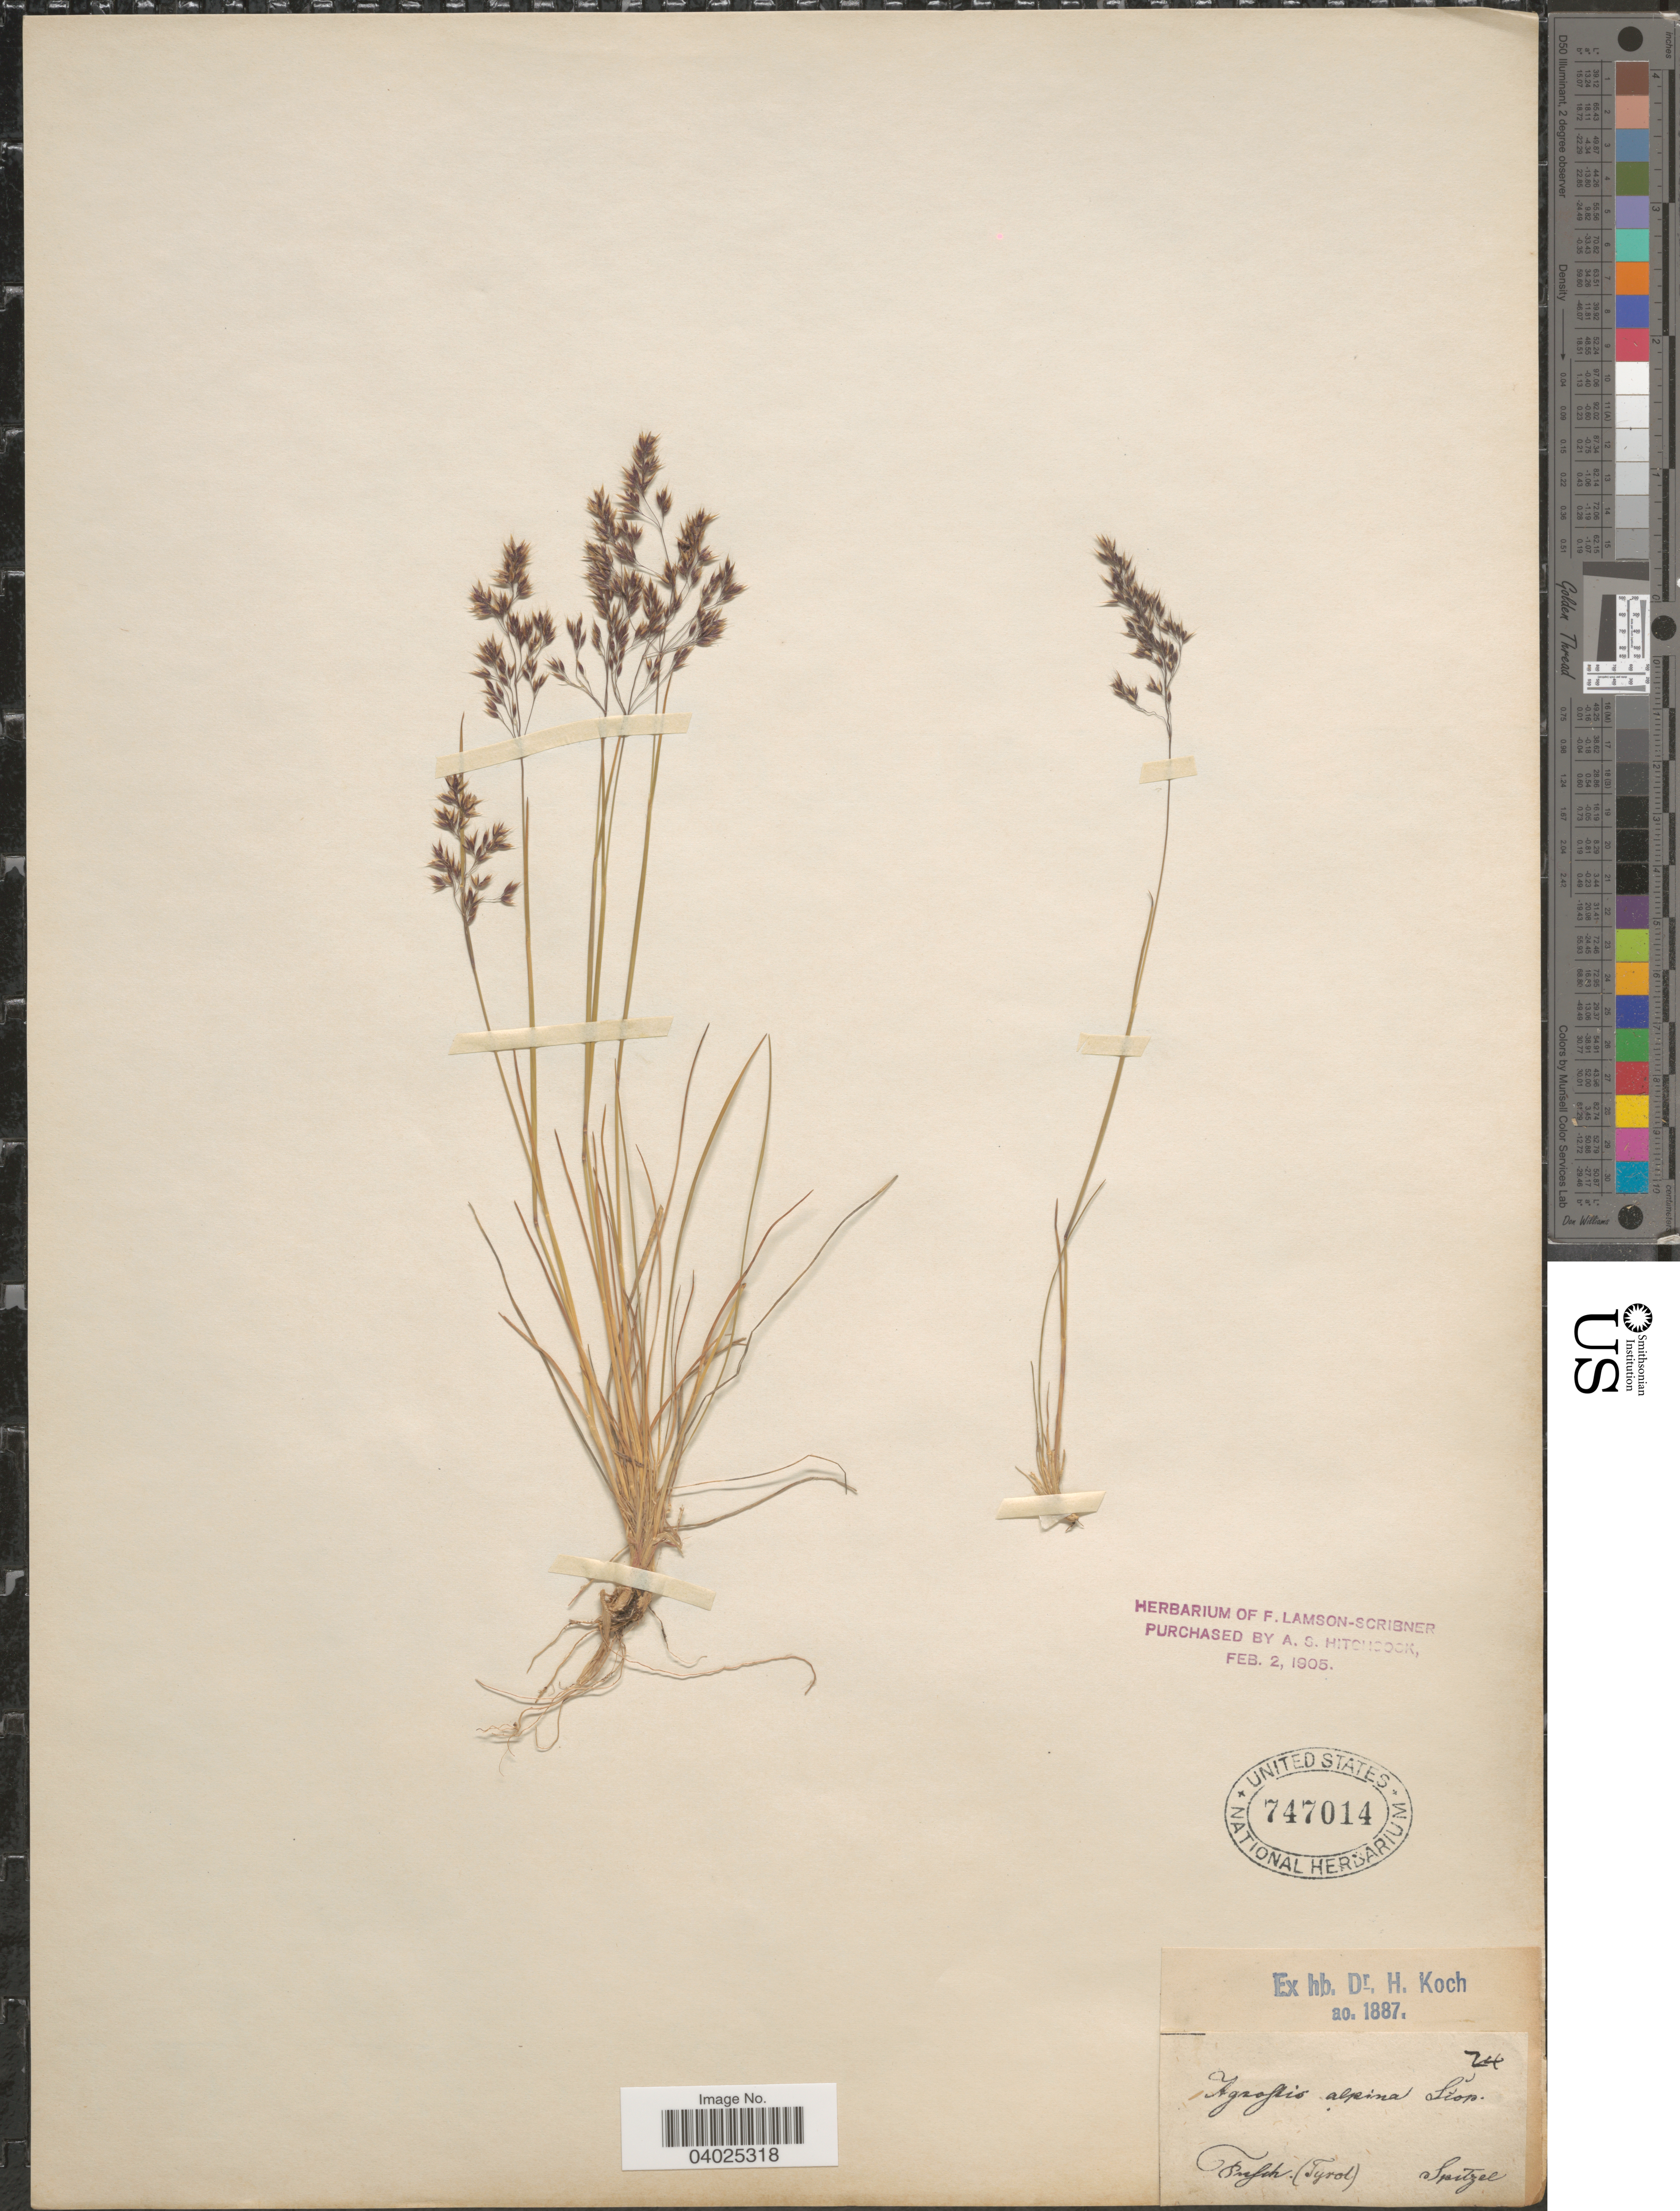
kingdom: Plantae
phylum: Tracheophyta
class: Liliopsida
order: Poales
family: Poaceae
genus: Alpagrostis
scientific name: Alpagrostis alpina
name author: (Scop.) P.M. Peterson et al.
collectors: Spitzel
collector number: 24*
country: Austria / Italy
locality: Fugch [interpreted]. (Tyrol).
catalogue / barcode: US 747014